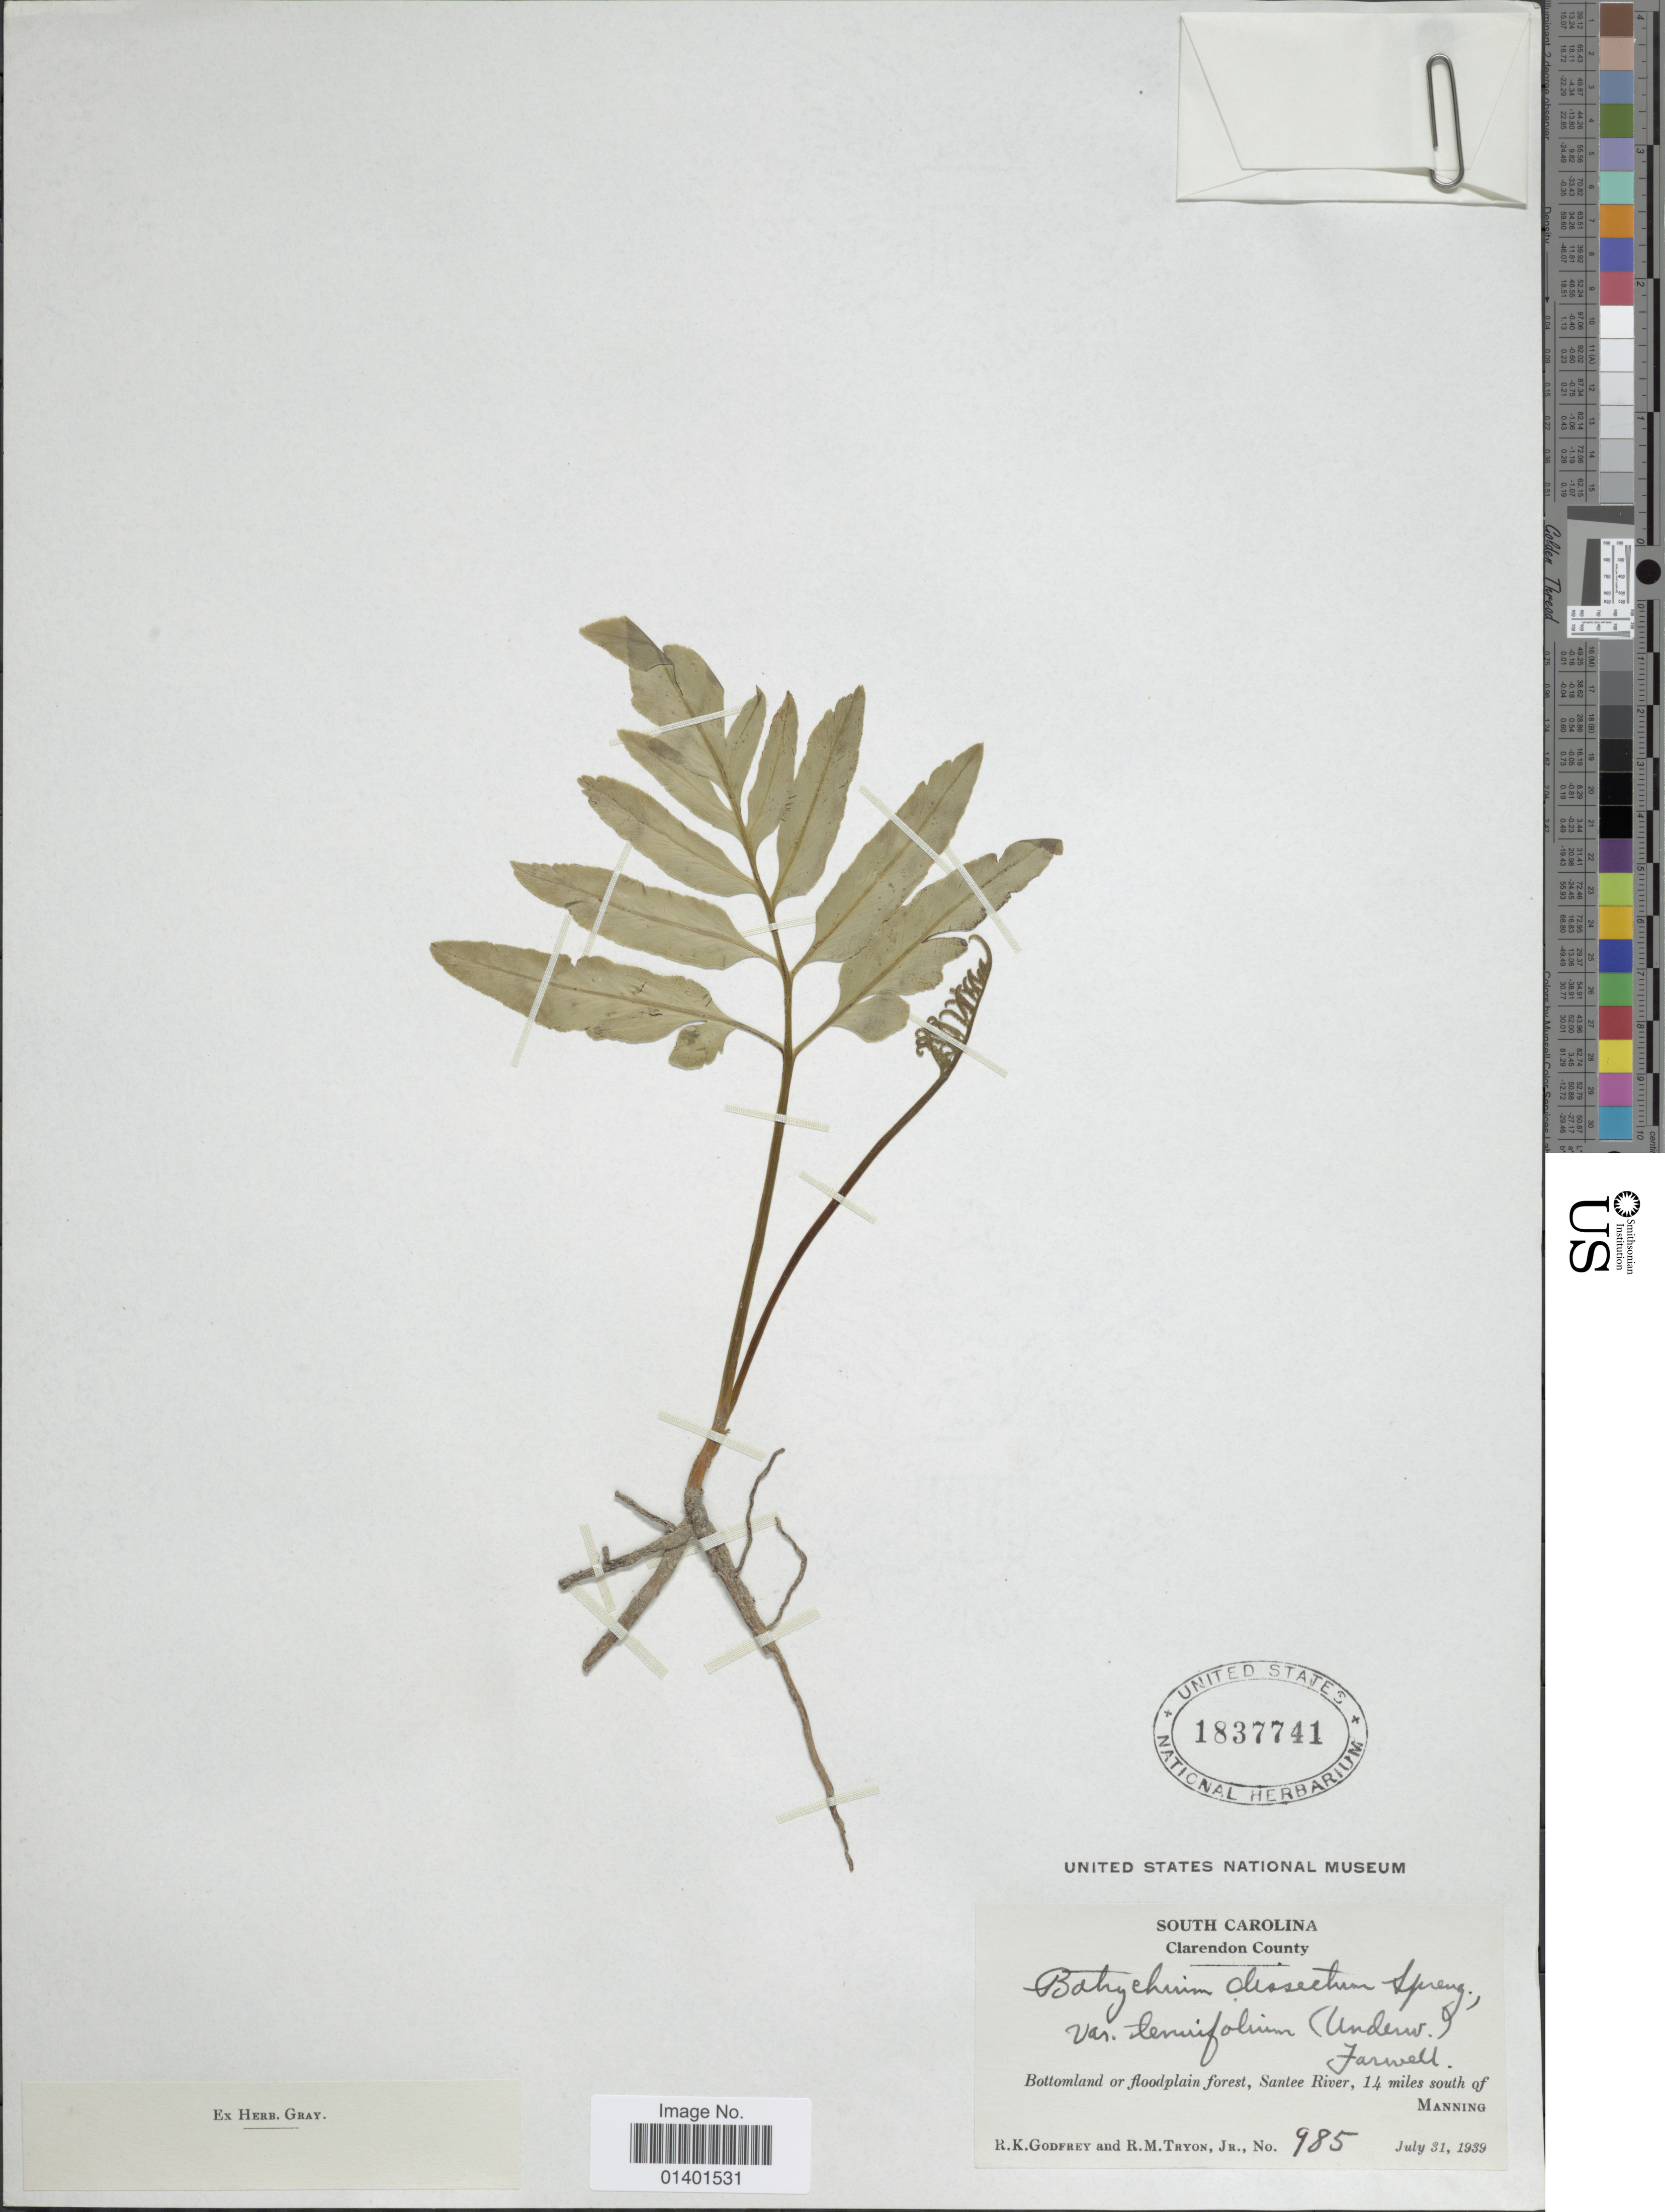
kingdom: Plantae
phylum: Tracheophyta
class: Polypodiopsida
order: Ophioglossales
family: Ophioglossaceae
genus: Botrychium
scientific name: Botrychium biternatum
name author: (Sav.) Underw.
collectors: R. K. Godfrey & R. M. Tryon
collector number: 985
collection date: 1939-07-31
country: United States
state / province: South Carolina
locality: Clarendon county, Bottomland of floodplain forest, Santee River, 14 miles south of Manning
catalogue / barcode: US 1837741